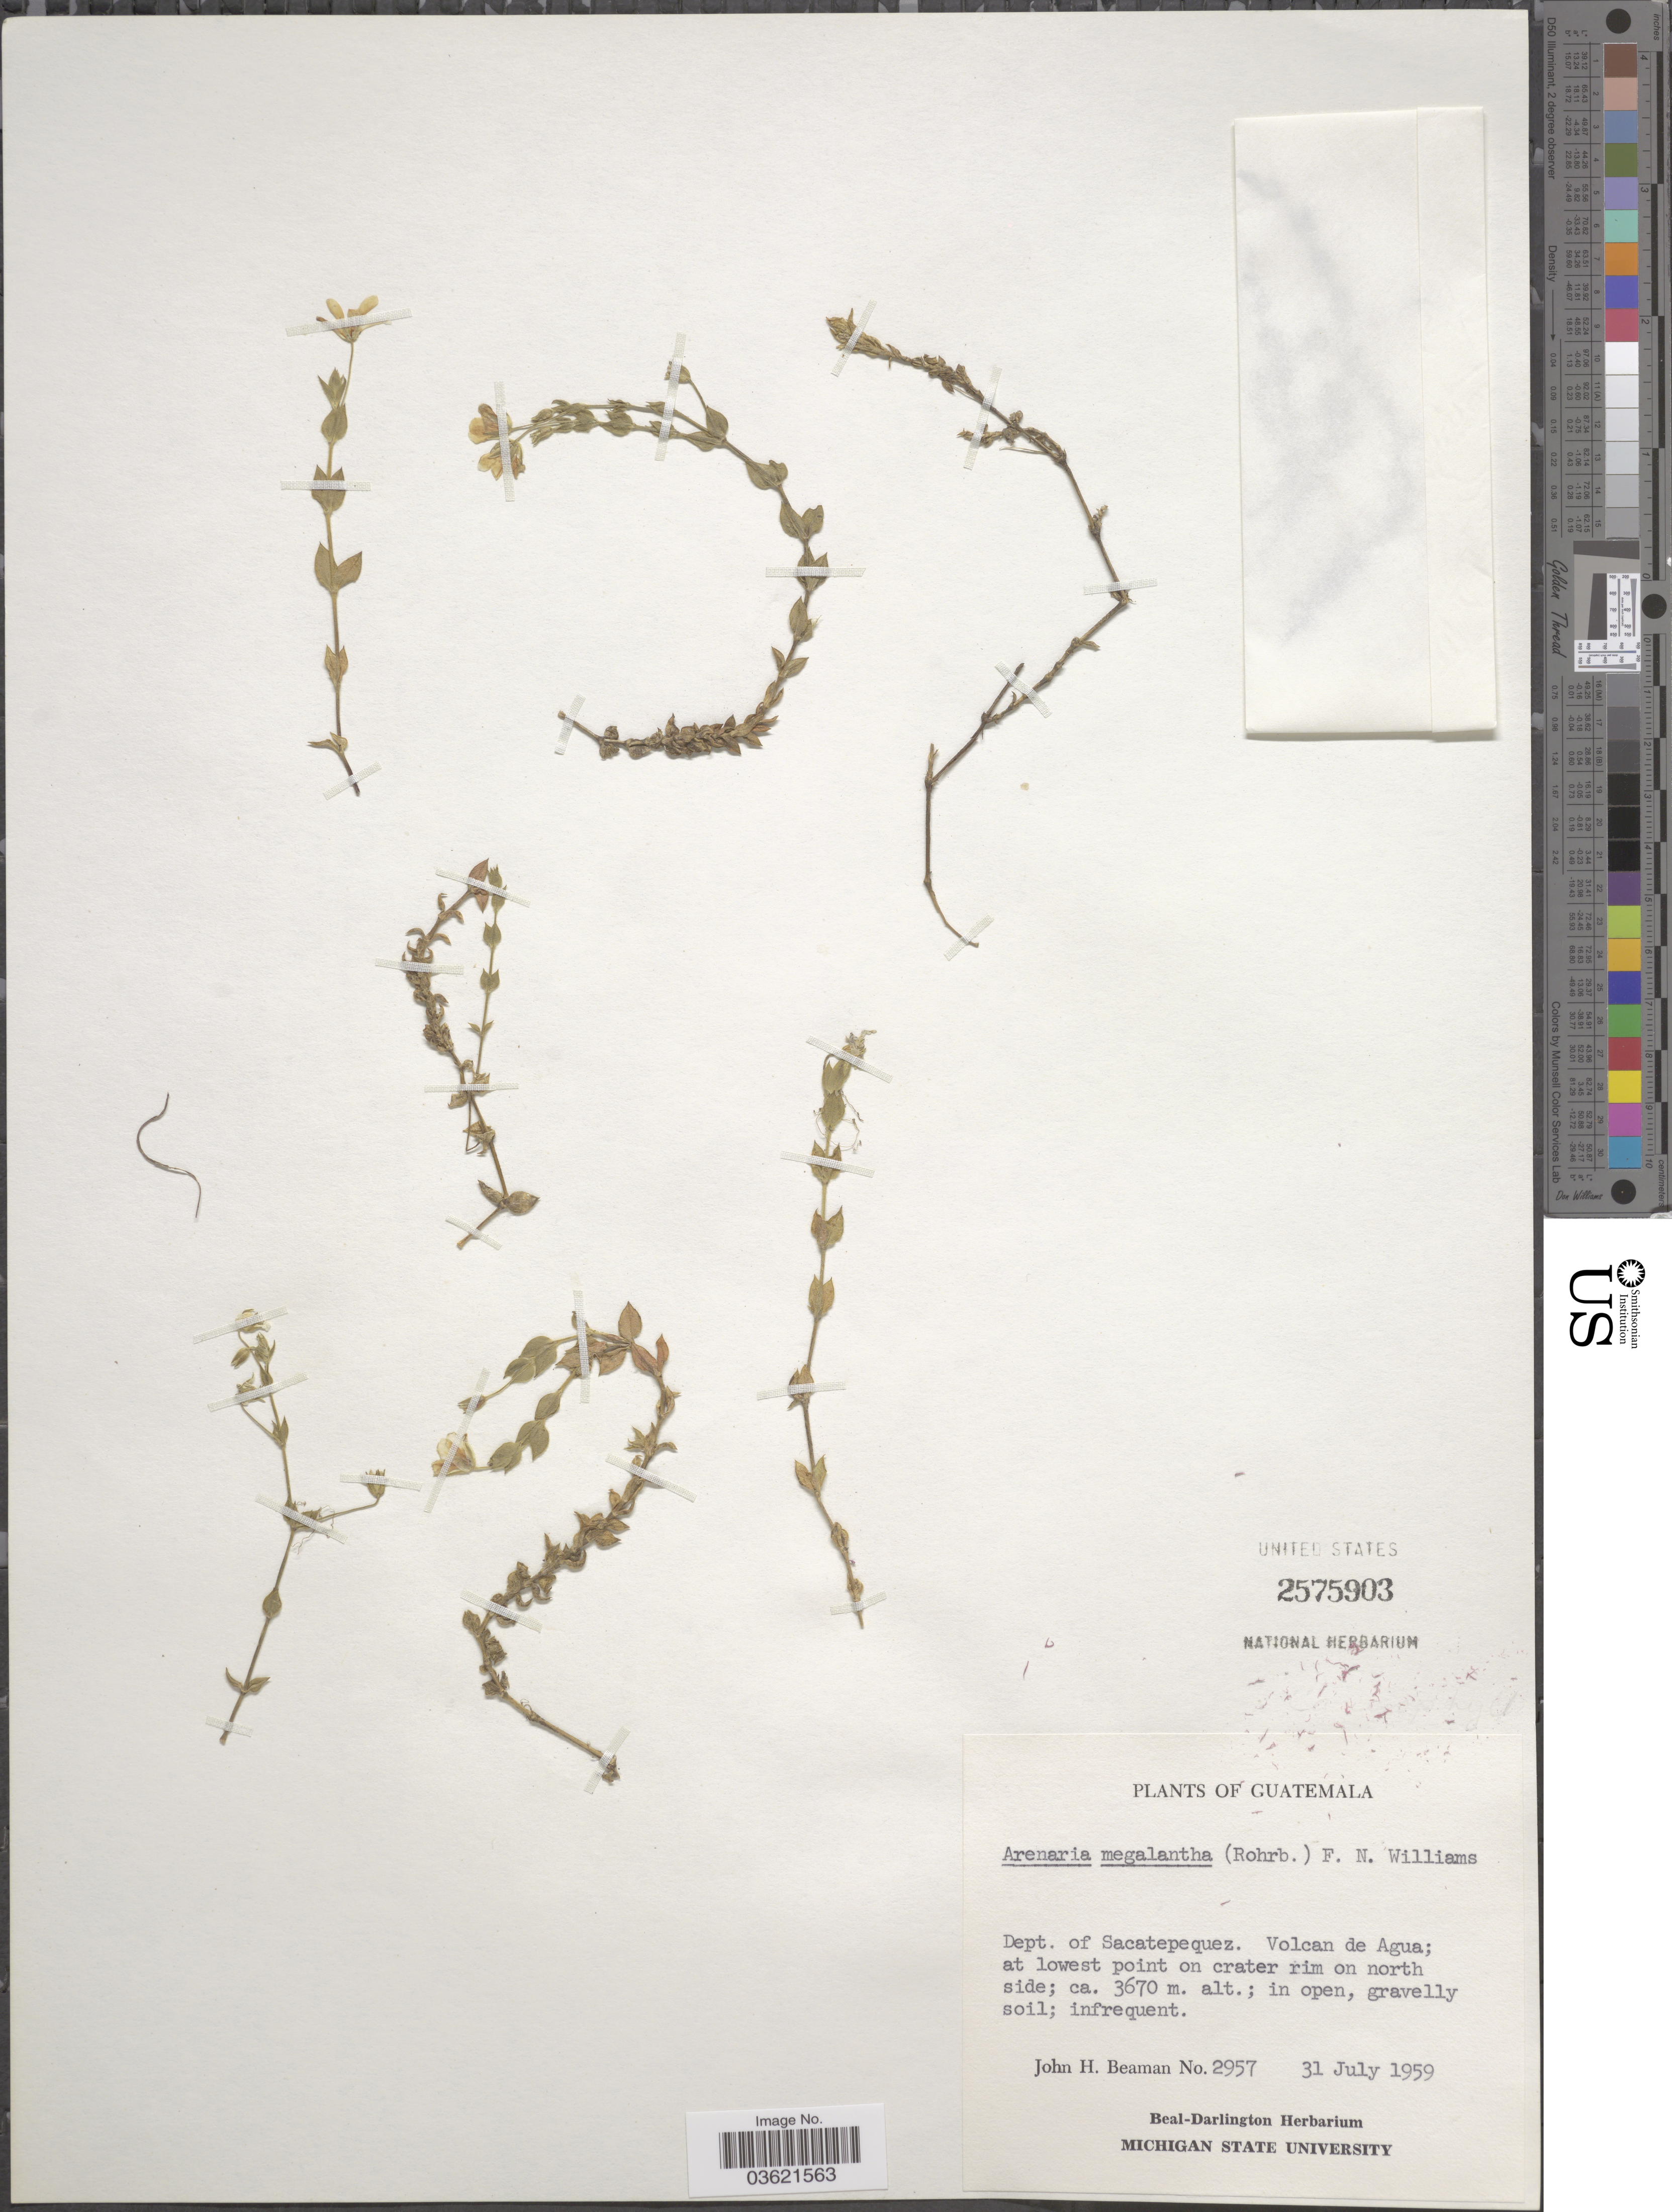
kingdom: Plantae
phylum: Tracheophyta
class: Magnoliopsida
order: Caryophyllales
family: Caryophyllaceae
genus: Arenaria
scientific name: Arenaria megalantha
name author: (Rohrb.) F.N. Williams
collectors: J. H. Beaman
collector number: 2957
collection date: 1959-07-31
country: Guatemala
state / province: Sacatepéquez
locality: Dept. of Sacatepequez. Volcan de Agua; at lowest point on crater rim on north side.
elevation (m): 3670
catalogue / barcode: US 2575903